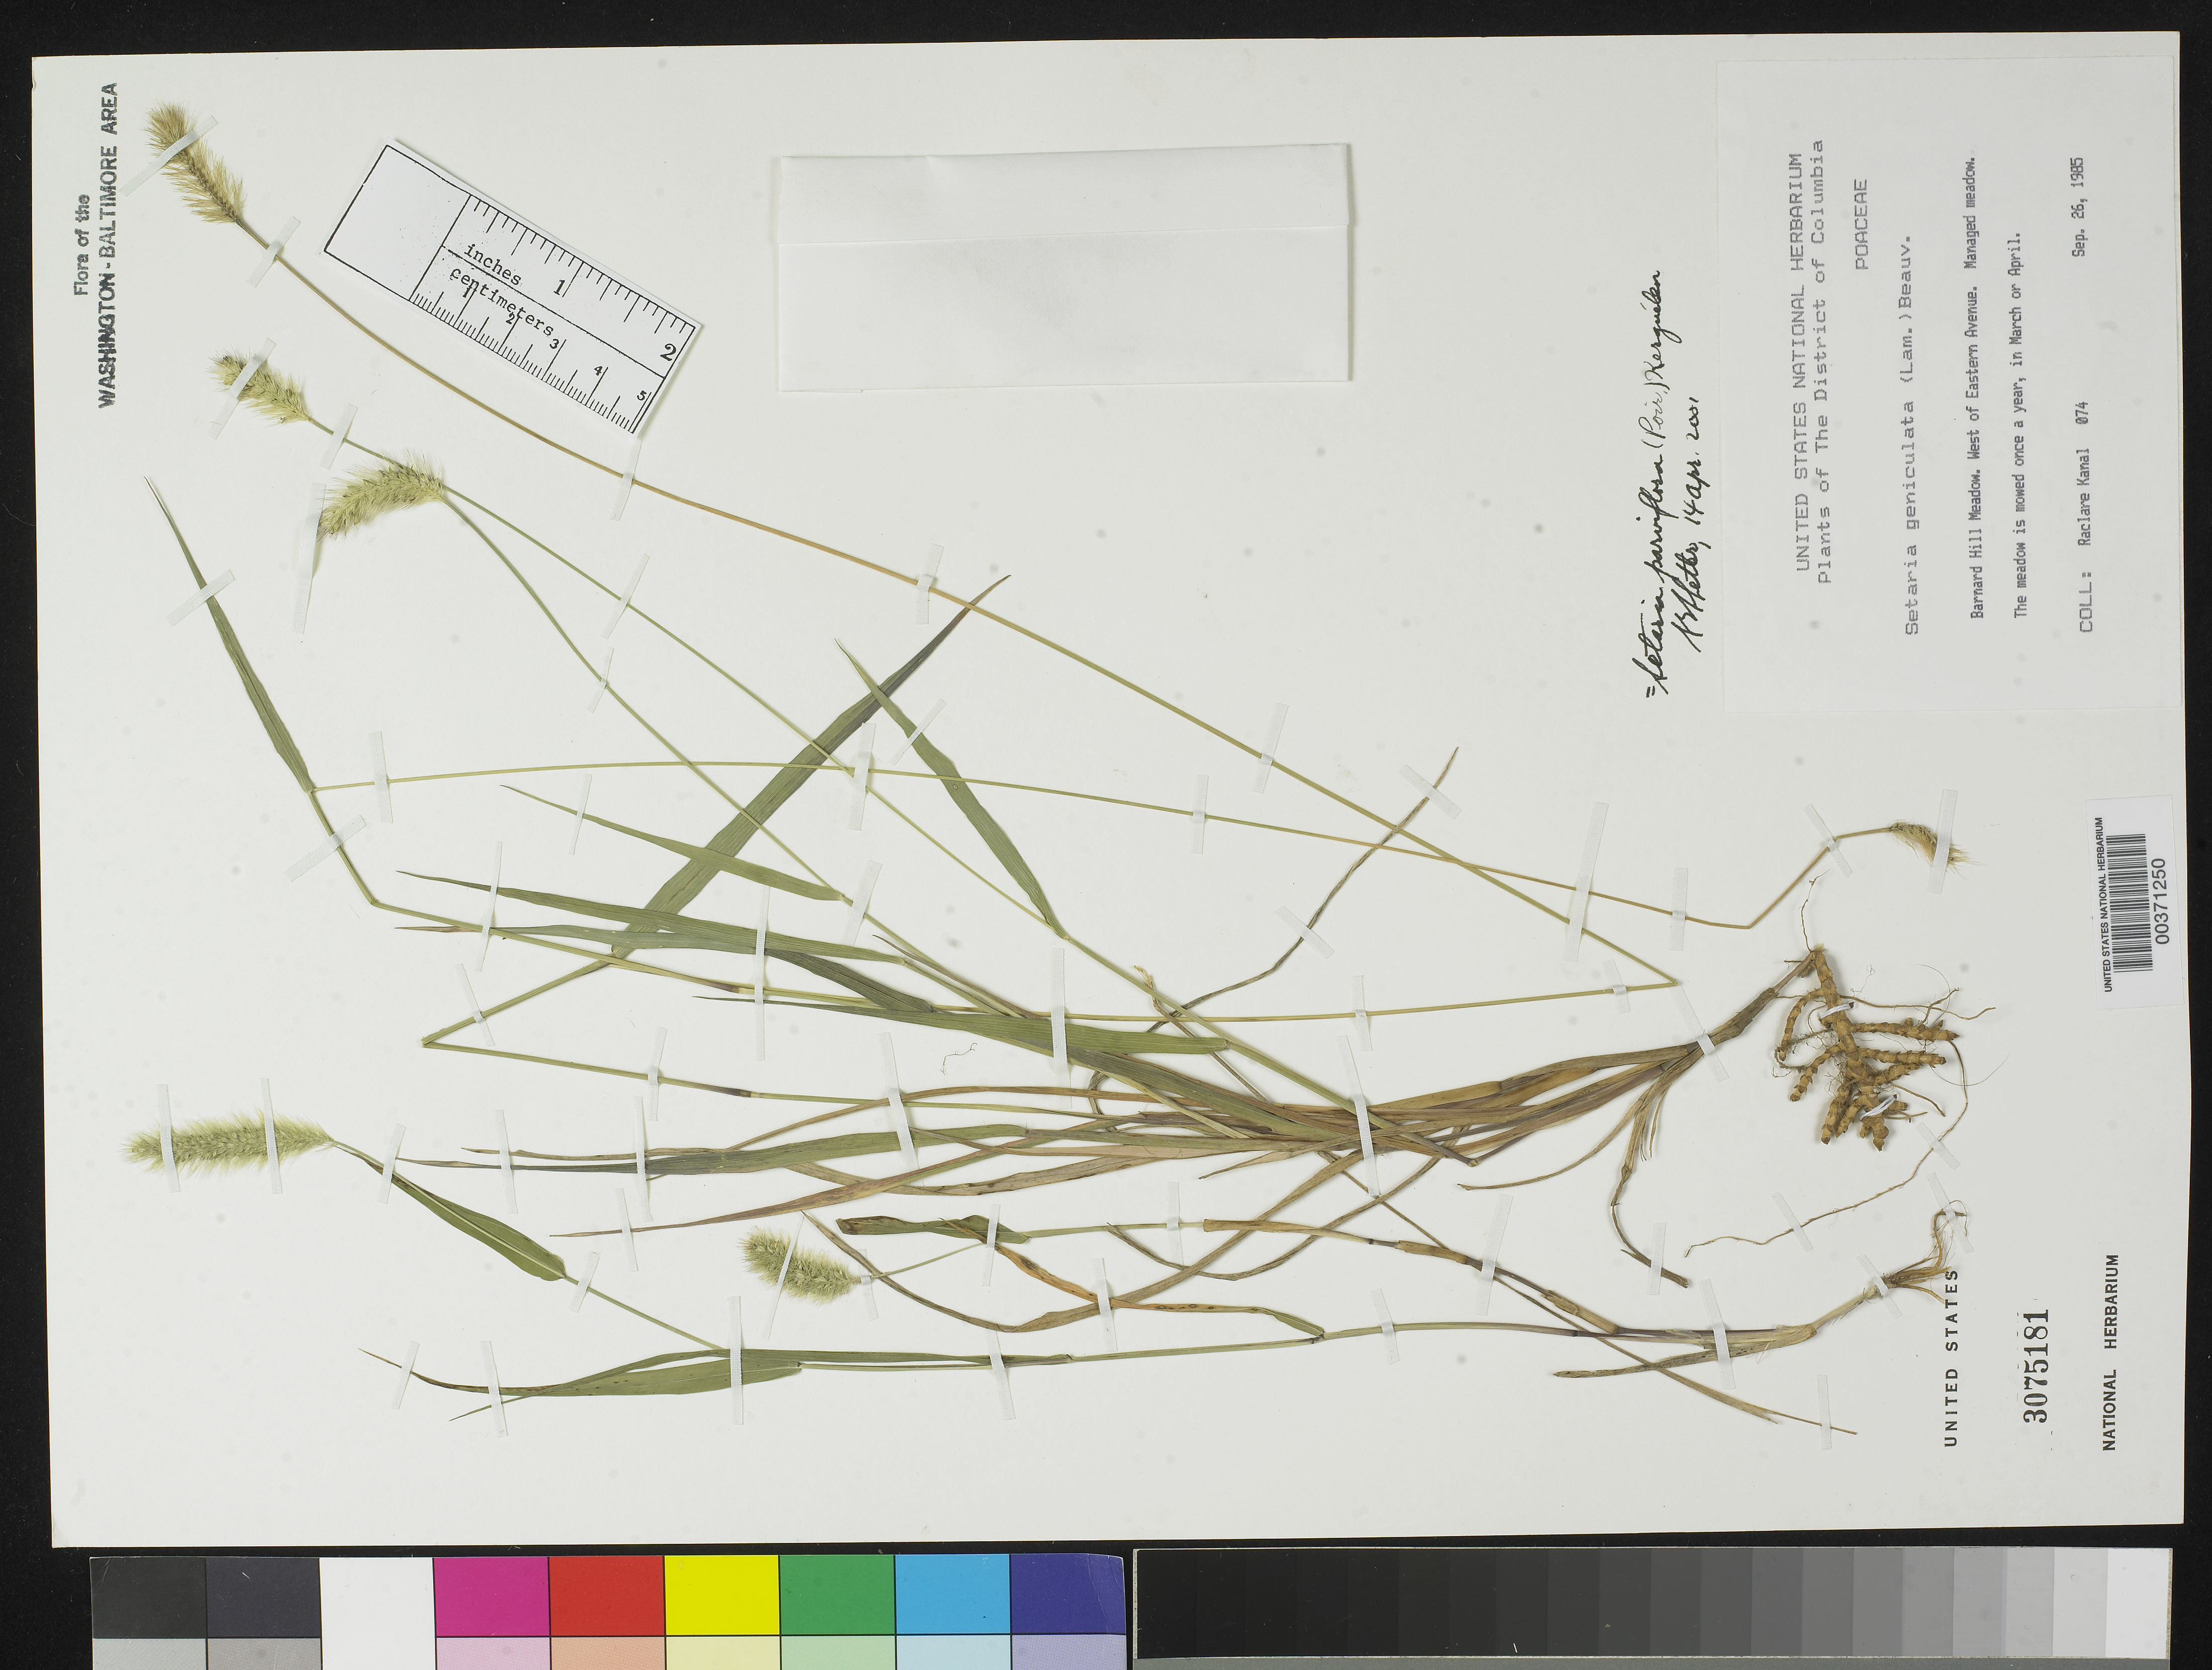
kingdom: Plantae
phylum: Tracheophyta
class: Liliopsida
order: Poales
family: Poaceae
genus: Setaria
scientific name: Setaria parviflora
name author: (Poir.) Kerguélen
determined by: Shetler, Stanwyn G., (US), NMNH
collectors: R. Kanal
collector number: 074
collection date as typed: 26 Sep 1985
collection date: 1985-09-26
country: United States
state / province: District of Columbia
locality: Barnard Hill meadow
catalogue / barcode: US 3075181